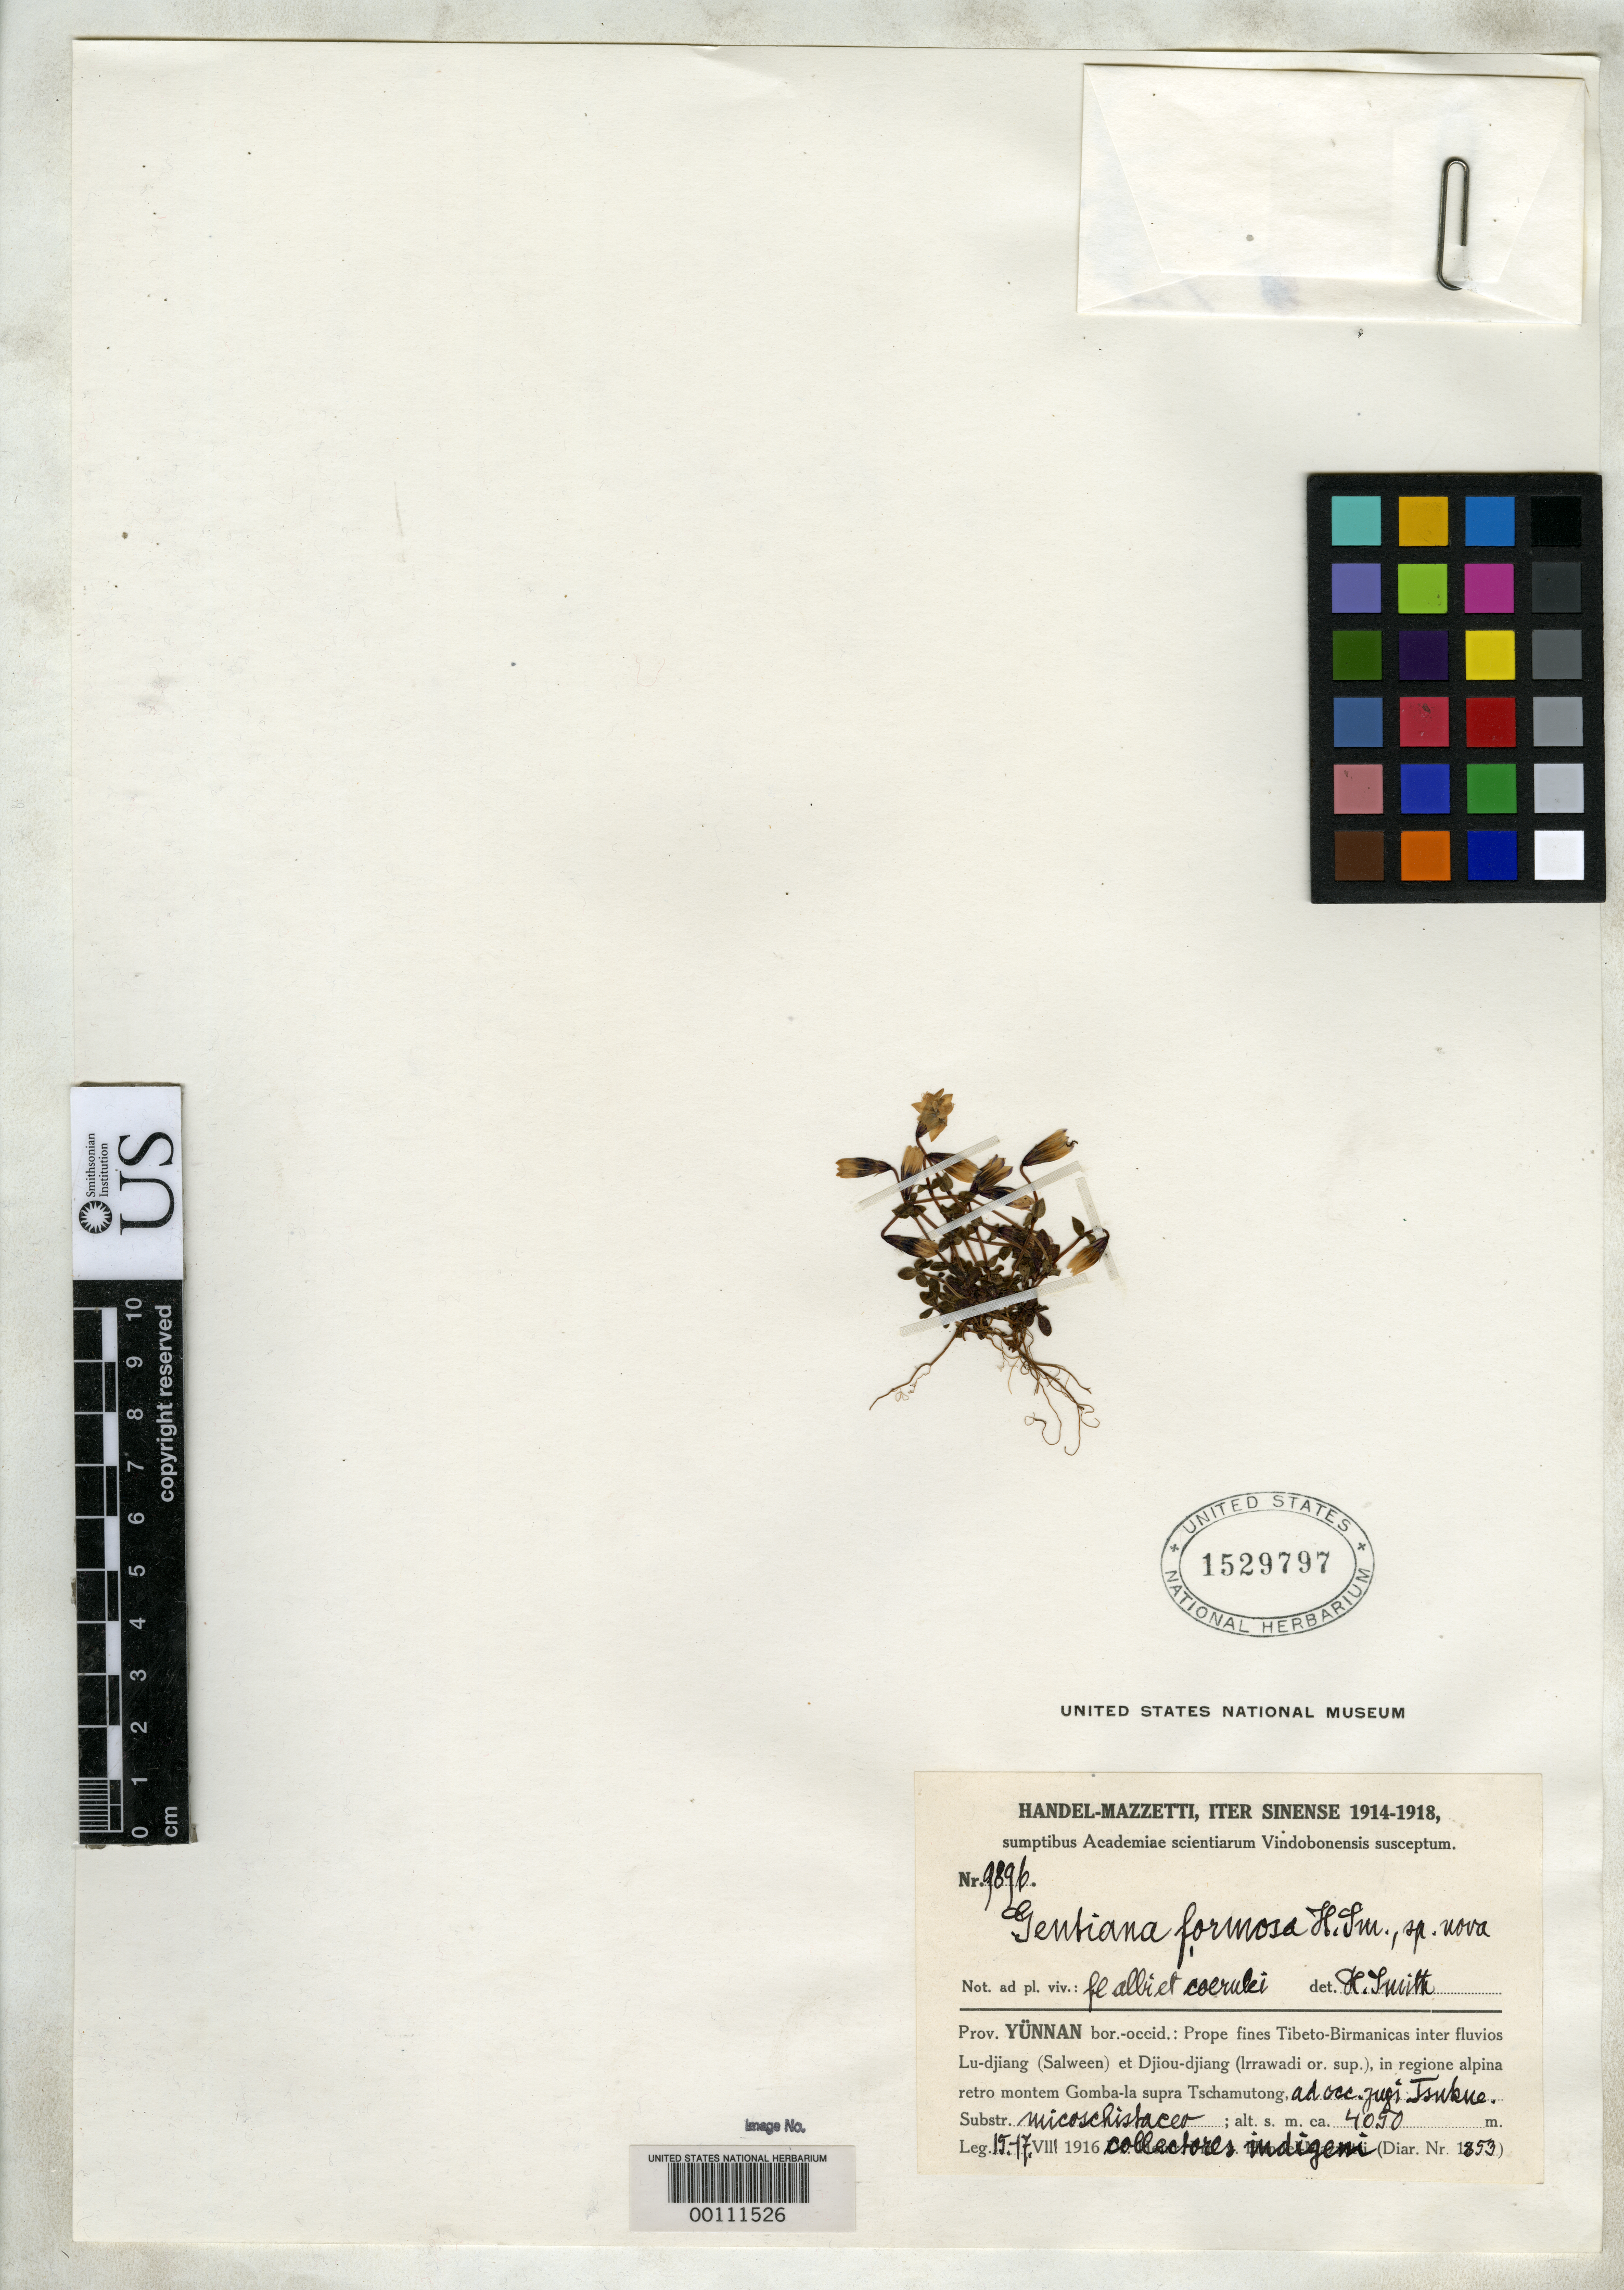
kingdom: Plantae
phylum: Tracheophyta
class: Magnoliopsida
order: Gentianales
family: Gentianaceae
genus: Gentiana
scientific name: Gentiana formosa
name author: Harry Sm.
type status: Type Fragment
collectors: H. Handel-Mazzetti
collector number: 9896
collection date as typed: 15 Aug 1916 to 17 Aug 1916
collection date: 1916-08-15/1916-08-17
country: China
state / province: Yunnan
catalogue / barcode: US 1529797